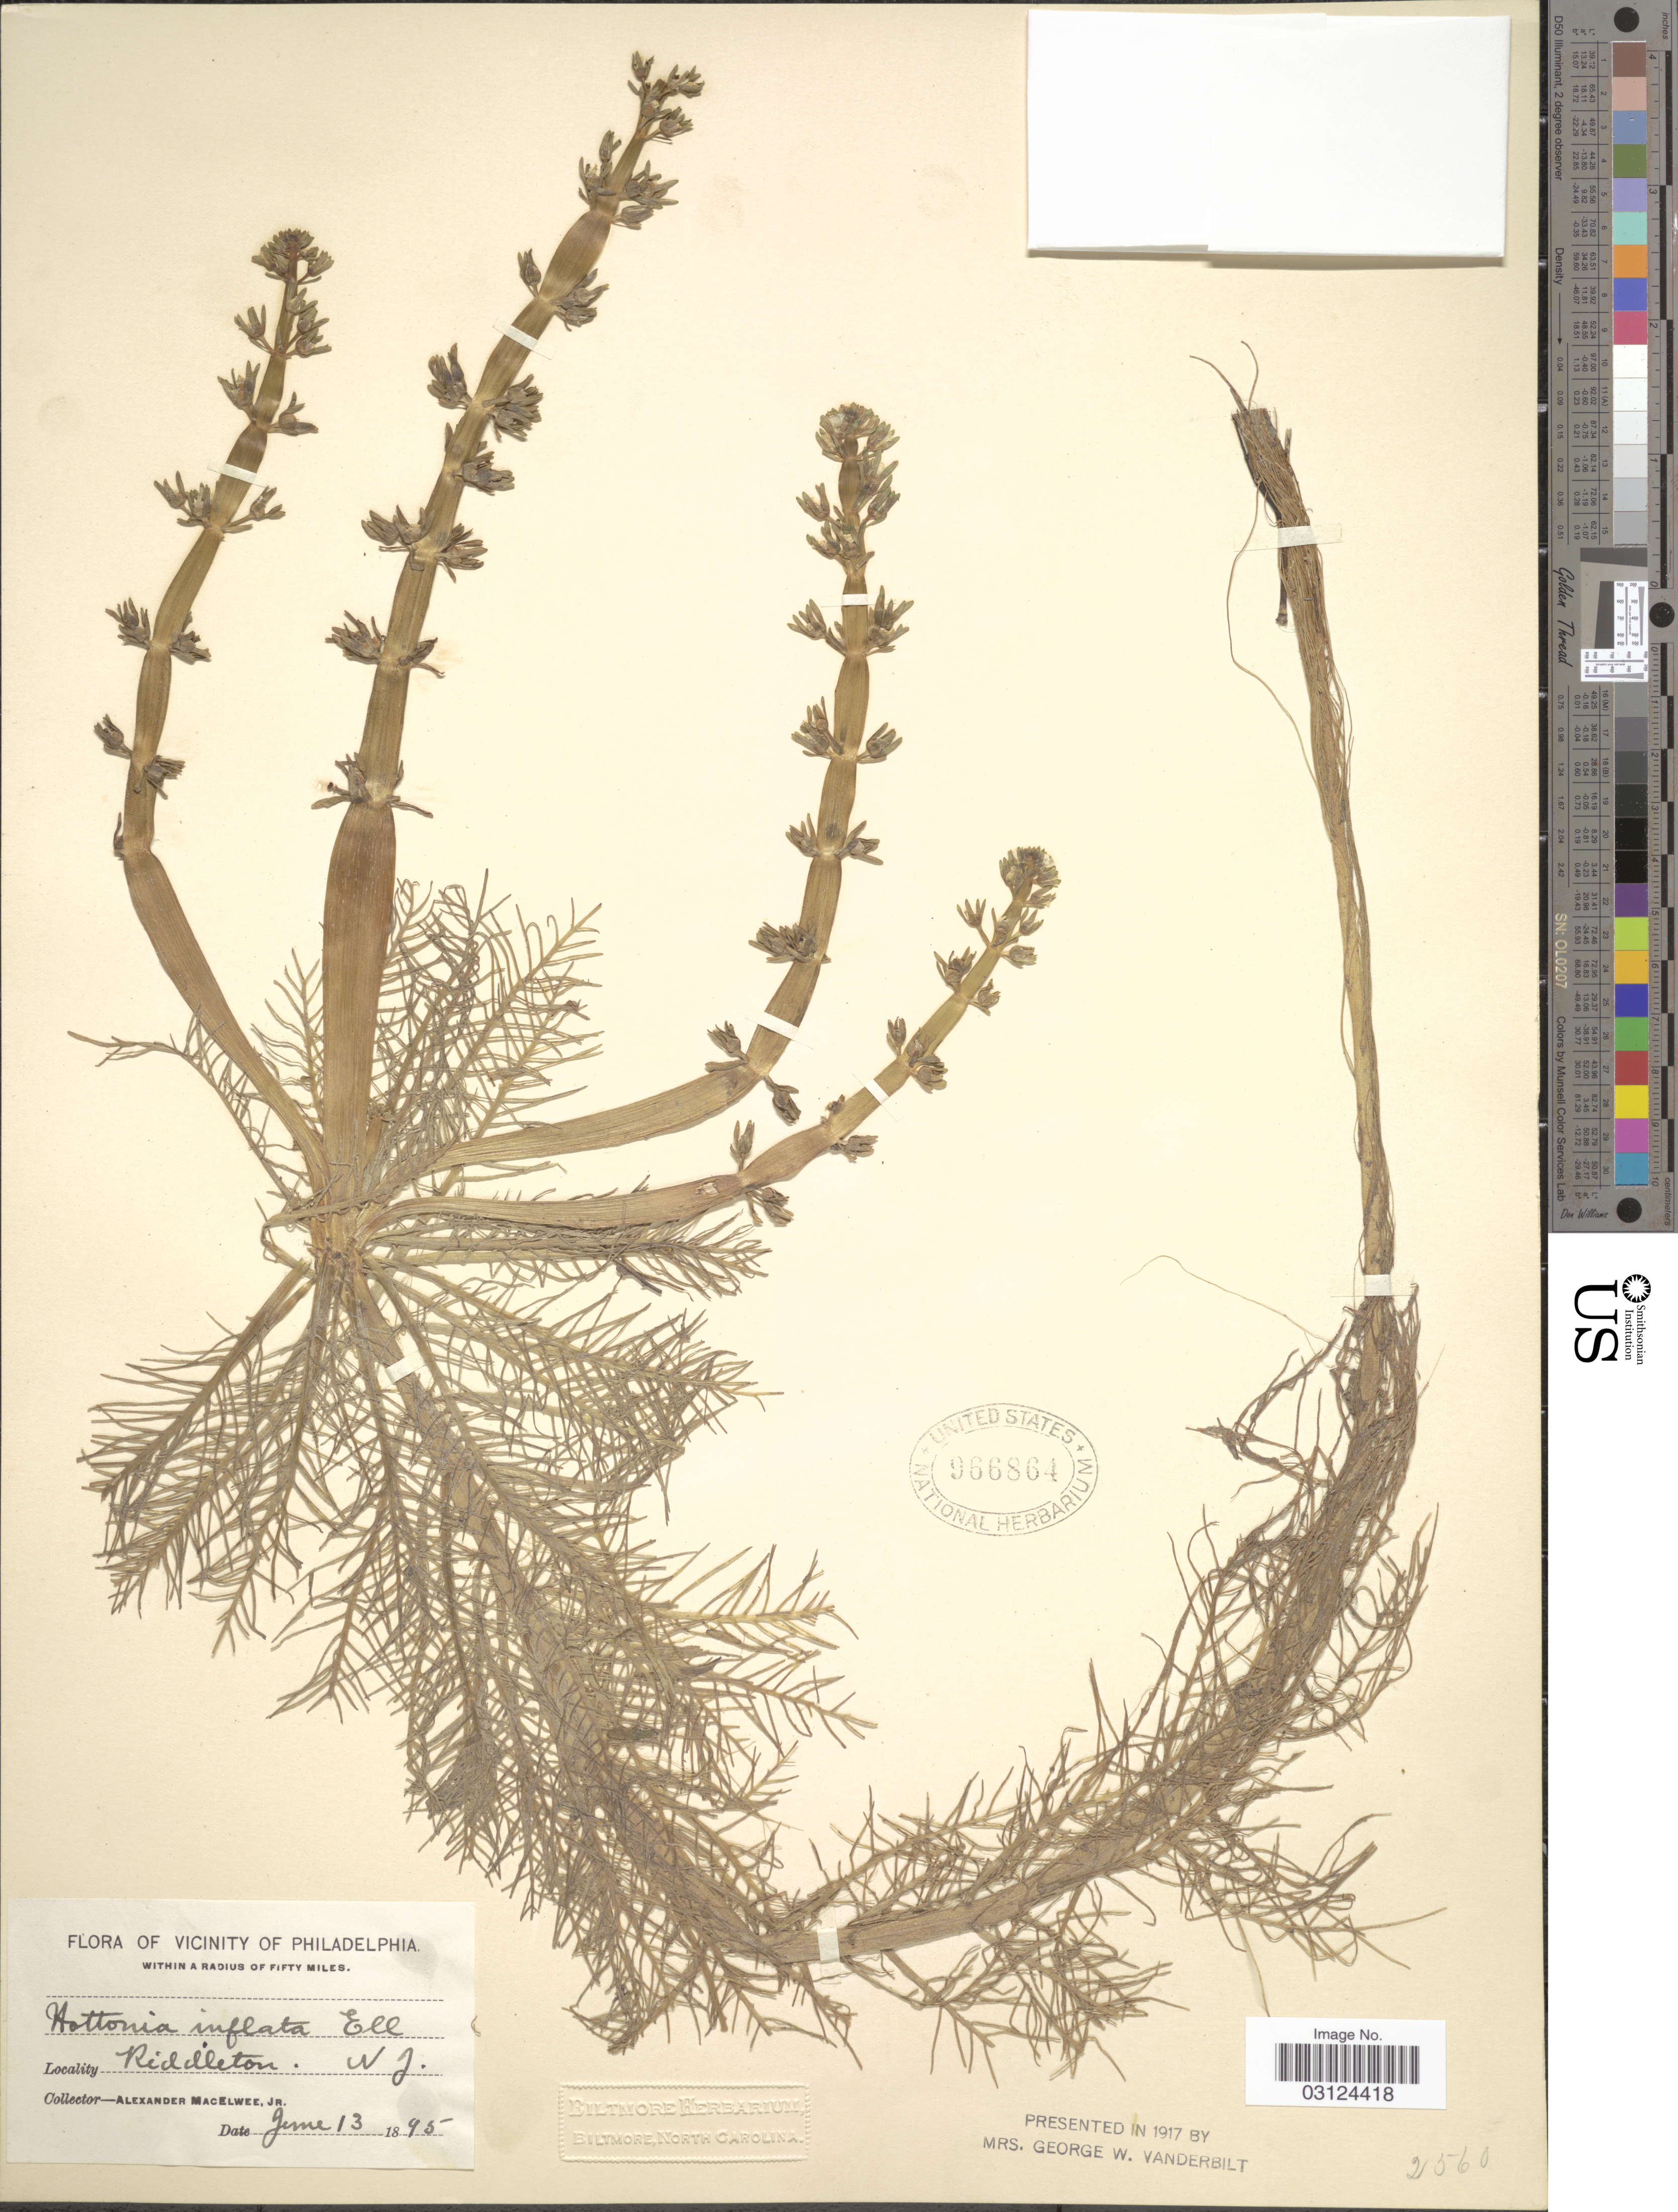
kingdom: Plantae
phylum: Tracheophyta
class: Magnoliopsida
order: Ericales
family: Primulaceae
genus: Hottonia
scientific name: Hottonia inflata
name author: Elliott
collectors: A. MacElwee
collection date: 1895-06-13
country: United States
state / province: New Jersey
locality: Riddleton, N. J., Vicinity of Philadelphia, Within a radius of Fifty Miles.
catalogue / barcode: US 966864